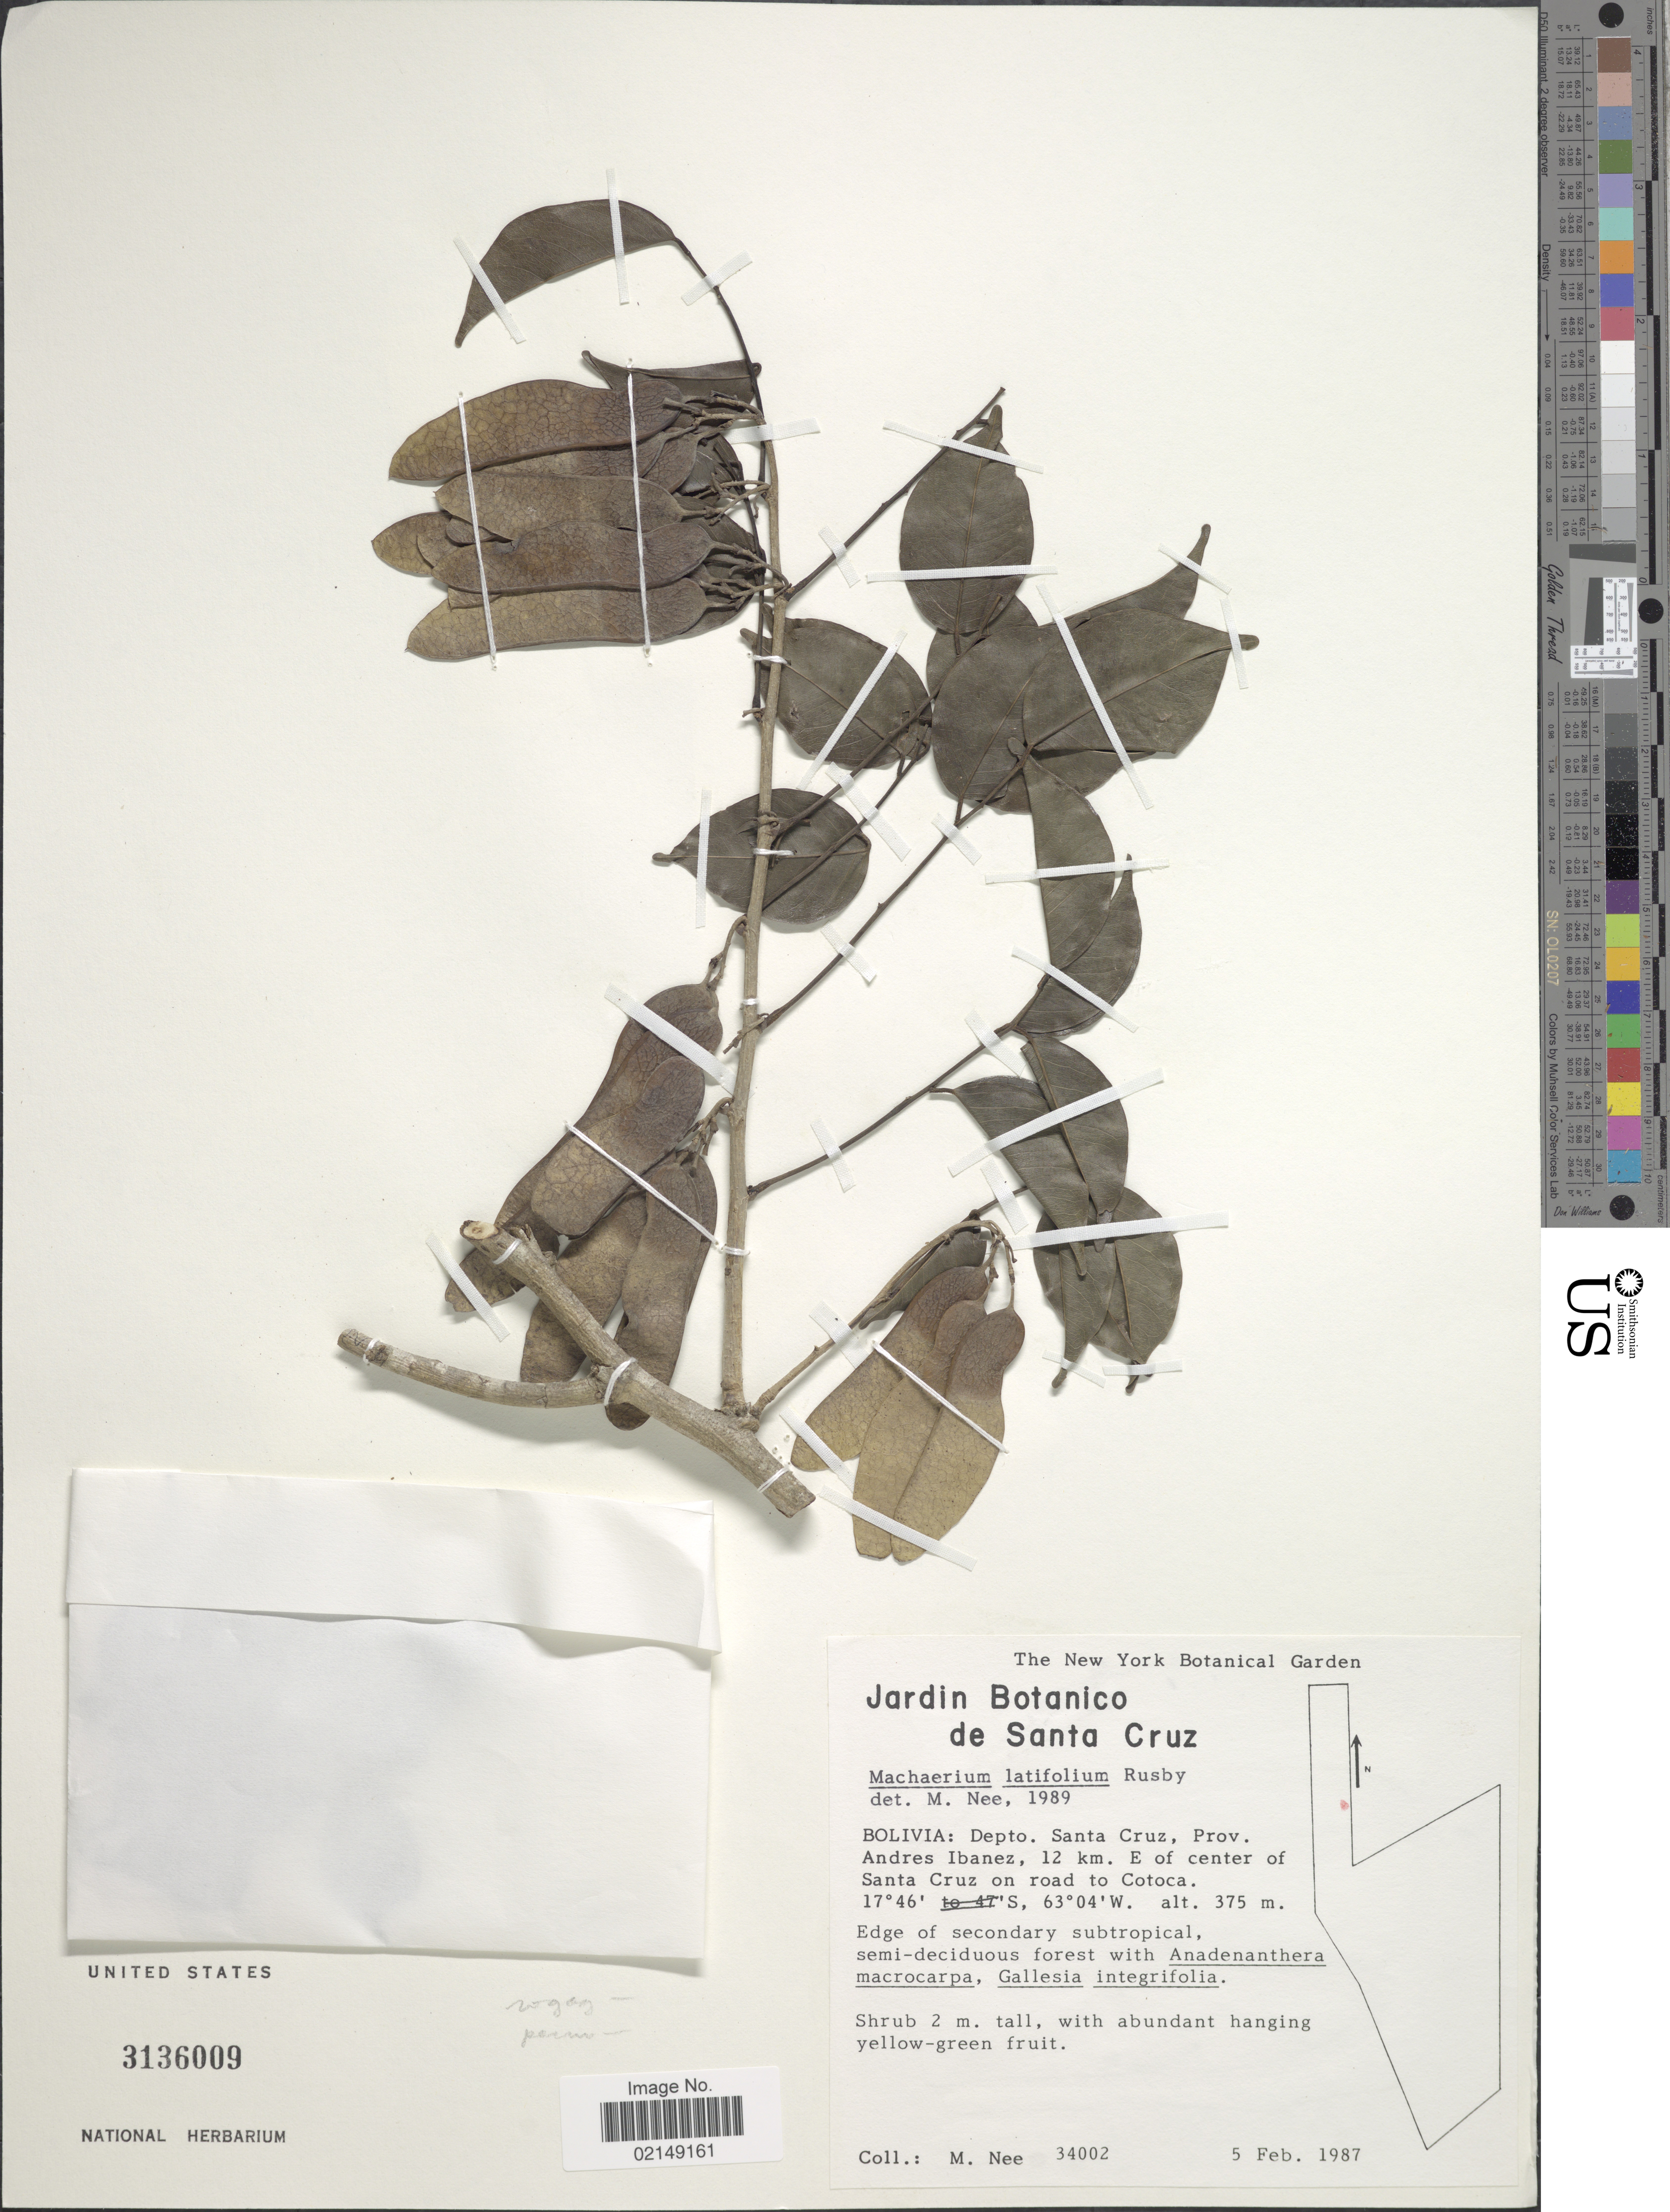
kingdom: Plantae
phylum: Tracheophyta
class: Magnoliopsida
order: Fabales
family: Fabaceae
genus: Machaerium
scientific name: Machaerium latifolium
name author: Rusby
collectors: M. Nee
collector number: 34002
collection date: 1987-02-05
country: Bolivia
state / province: Santa Cruz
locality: Prov. Andres Ibanez, 12 km. E of center of Santa Cruz on road to Cotoca.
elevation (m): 375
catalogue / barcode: US 3136009